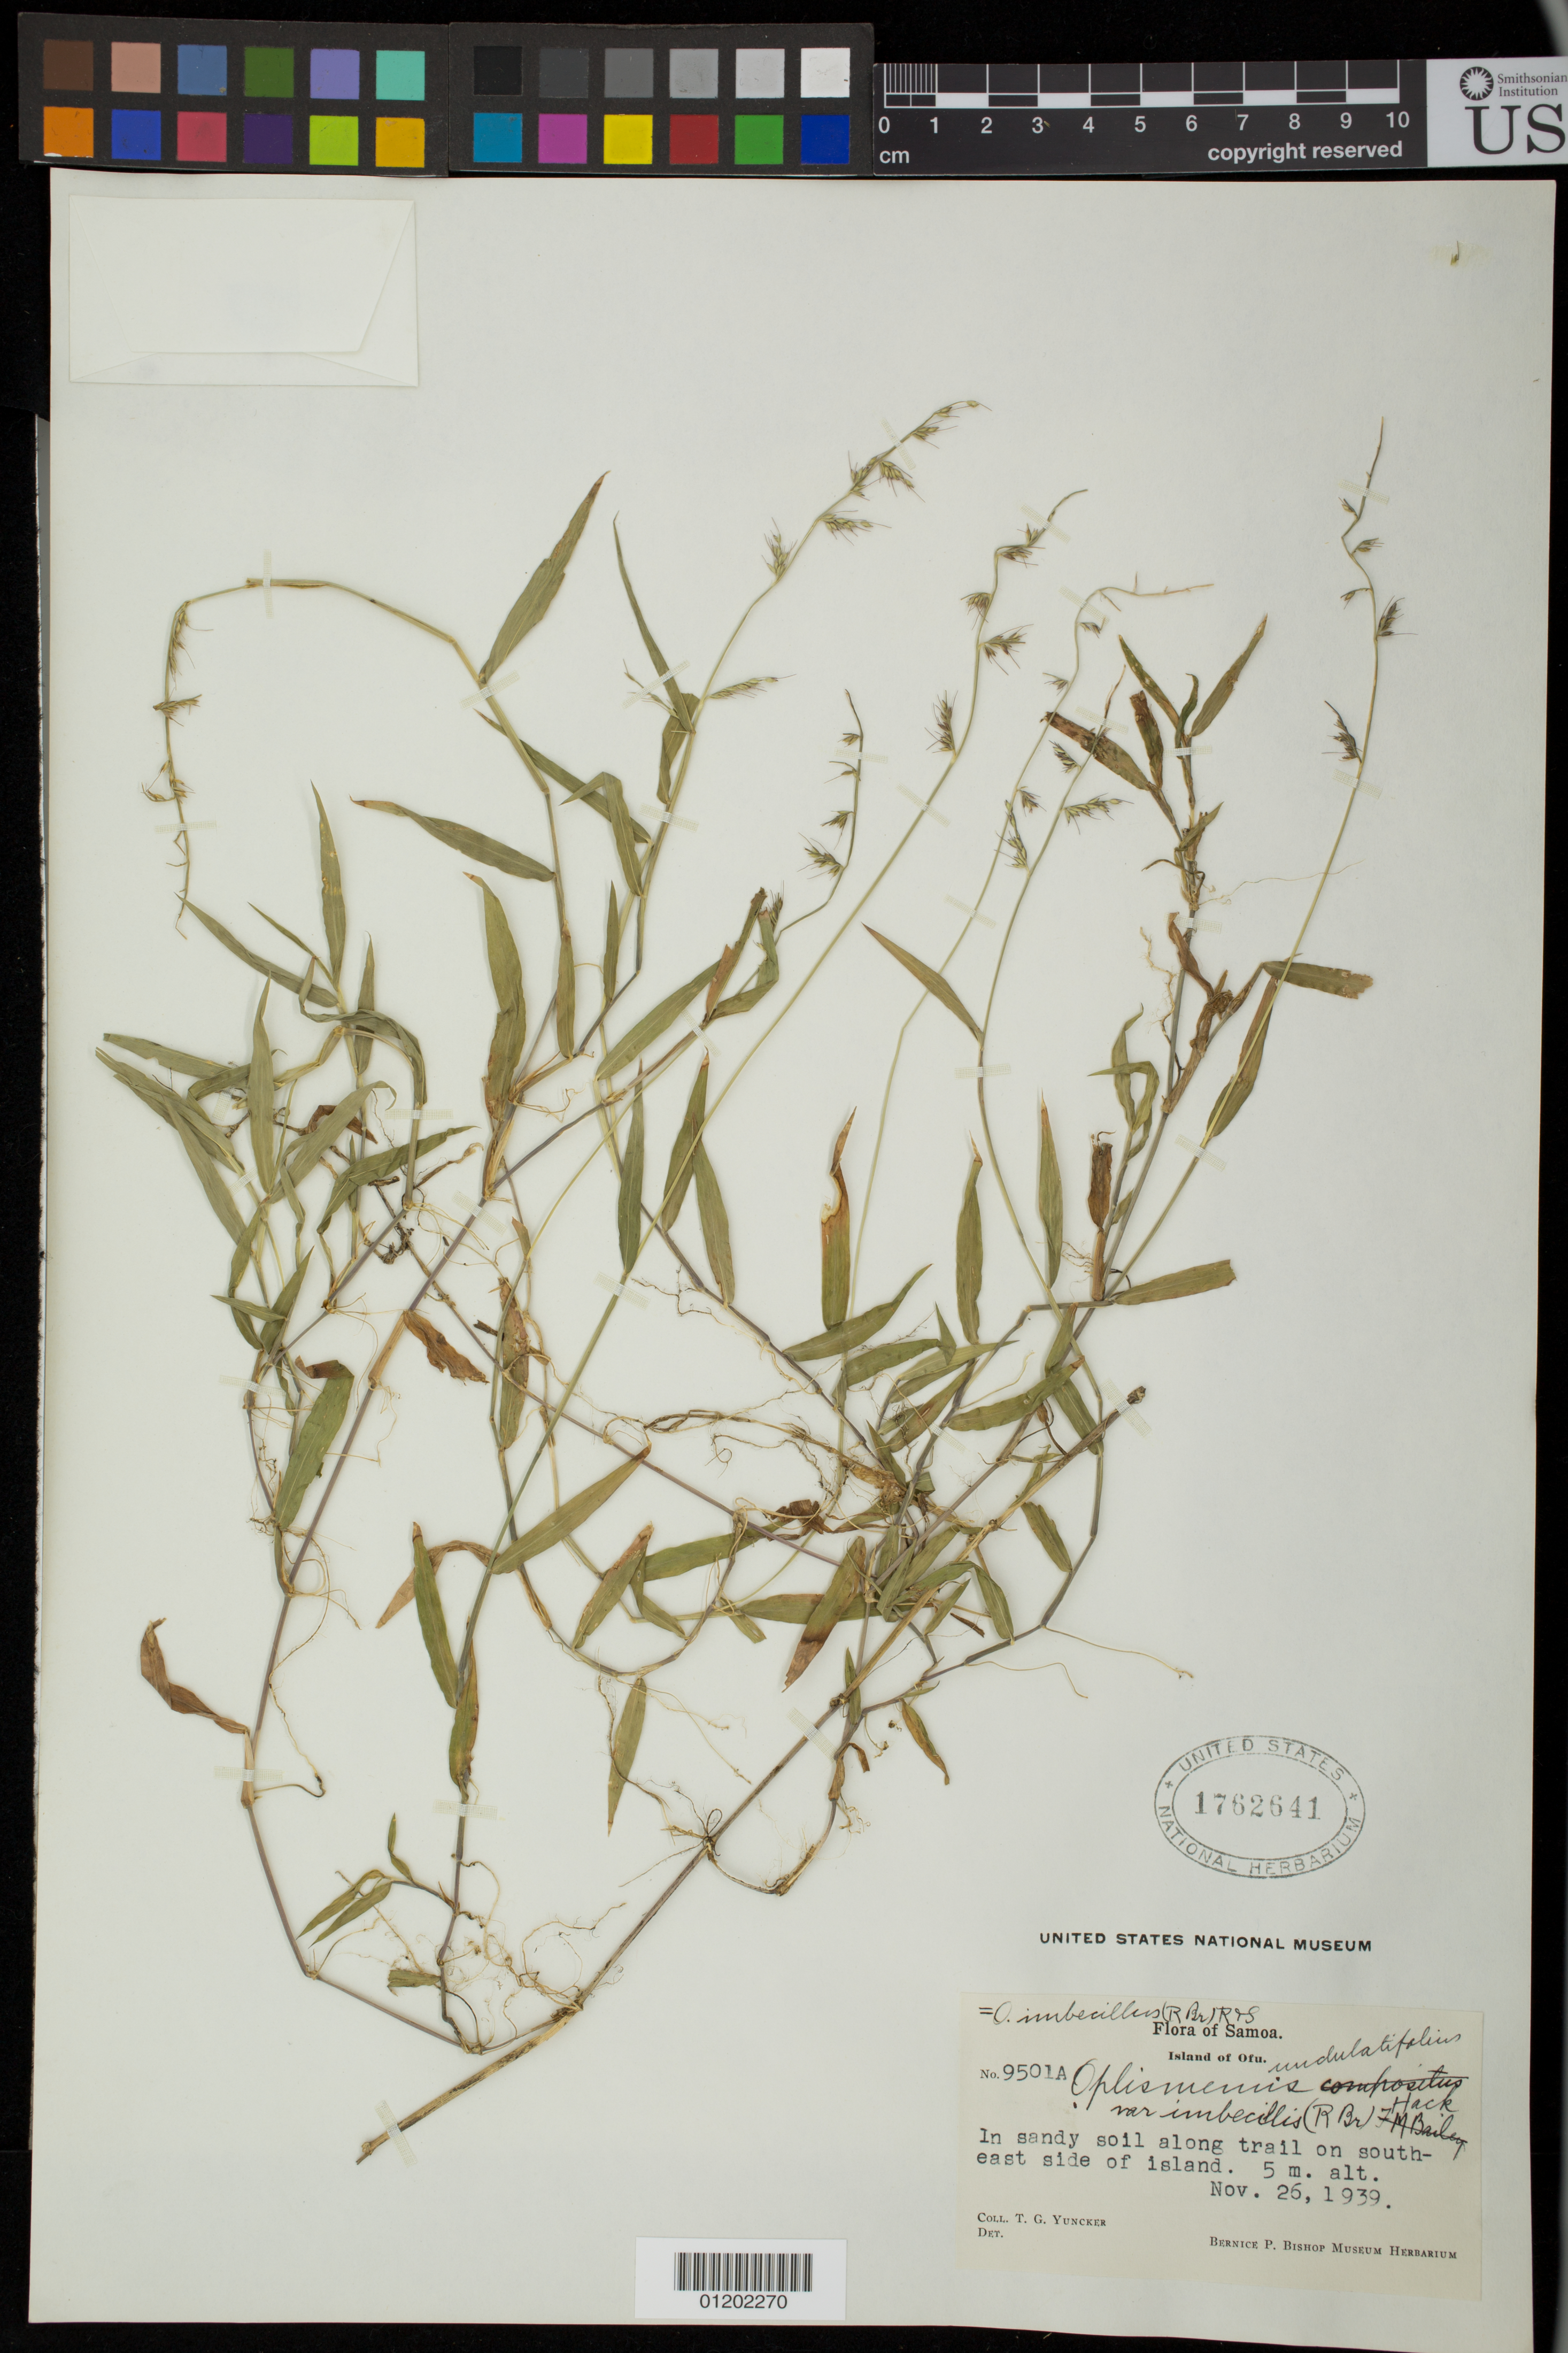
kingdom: Plantae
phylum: Tracheophyta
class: Liliopsida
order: Poales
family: Poaceae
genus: Oplismenus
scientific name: Oplismenus hirtellus var. imbecillis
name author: (R. Br.) Fosberg & Sachet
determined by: Poaceae Reorganization Project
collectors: T. G. Yuncker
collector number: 9501A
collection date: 1939-11-26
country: American Samoa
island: Ofu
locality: Ofu: Along Trail on south east side of island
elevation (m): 5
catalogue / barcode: US 1762641